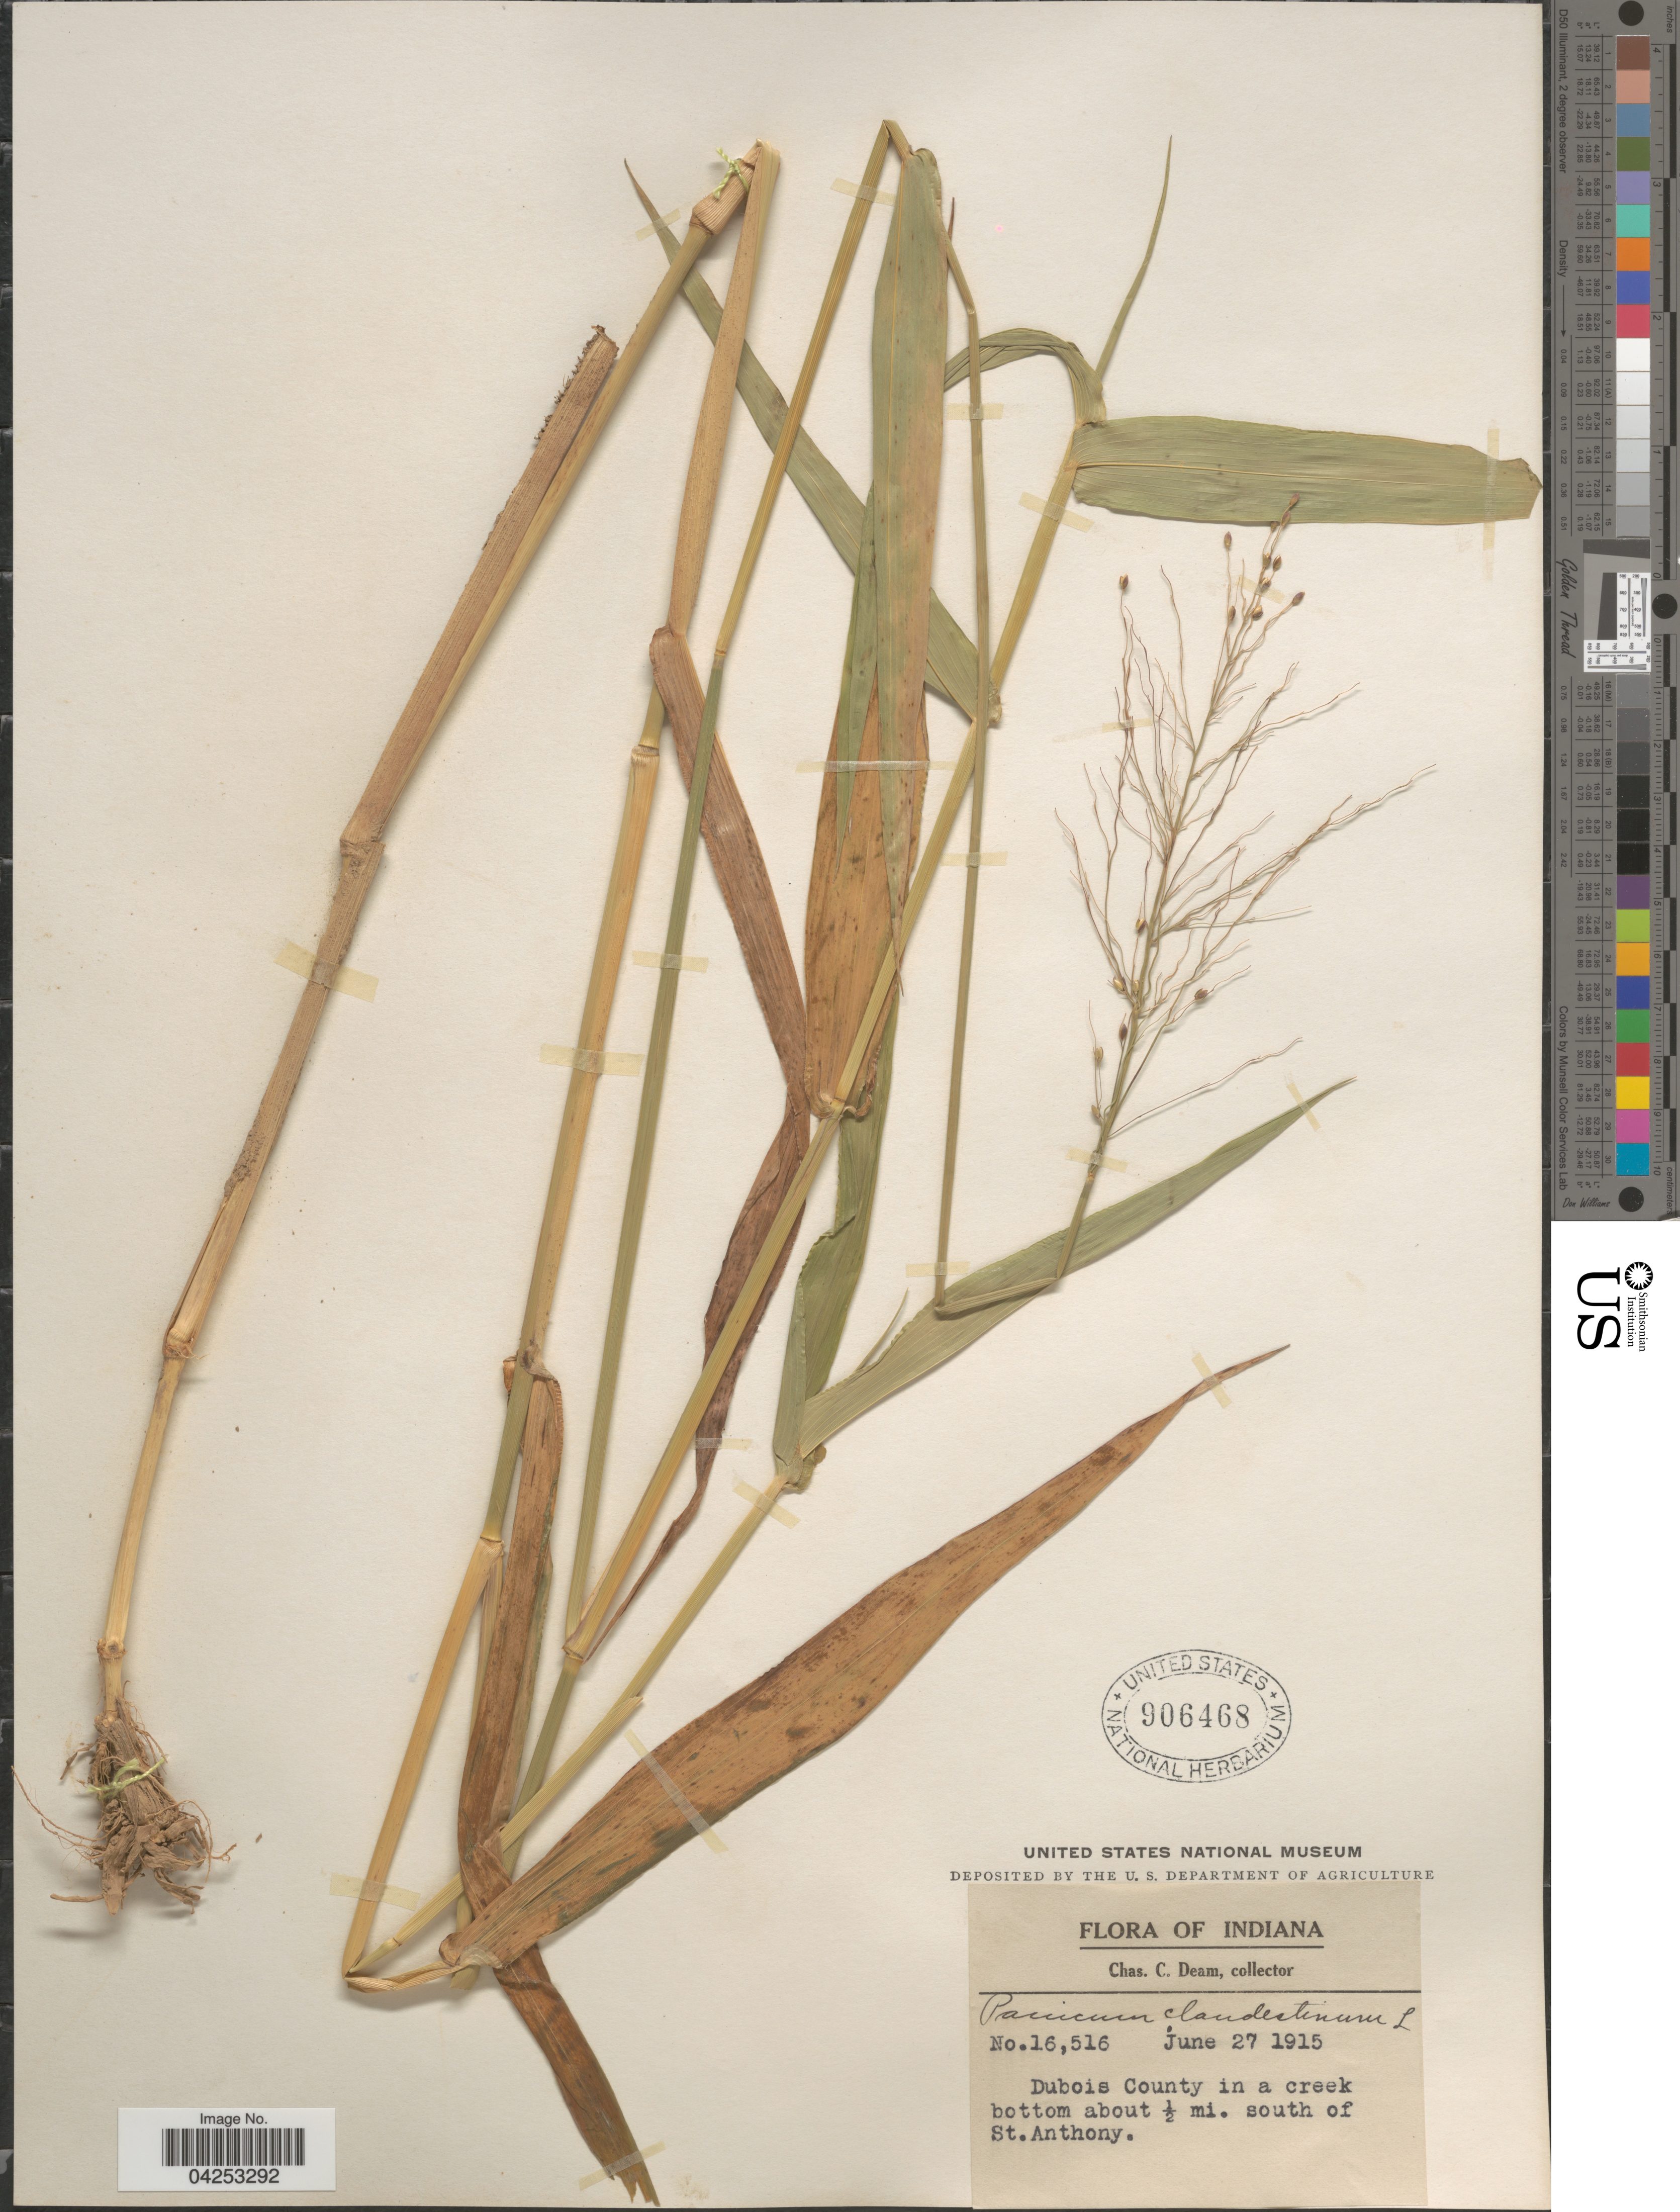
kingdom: Plantae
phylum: Tracheophyta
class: Liliopsida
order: Poales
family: Poaceae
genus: Dichanthelium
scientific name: Dichanthelium clandestinum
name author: (L.) Gould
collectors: C. C. Deam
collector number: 16516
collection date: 1915-06-27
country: United States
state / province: Indiana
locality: Dubois County in a creek bottom about ½ mi. south of St. Anthony.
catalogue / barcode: US 906468